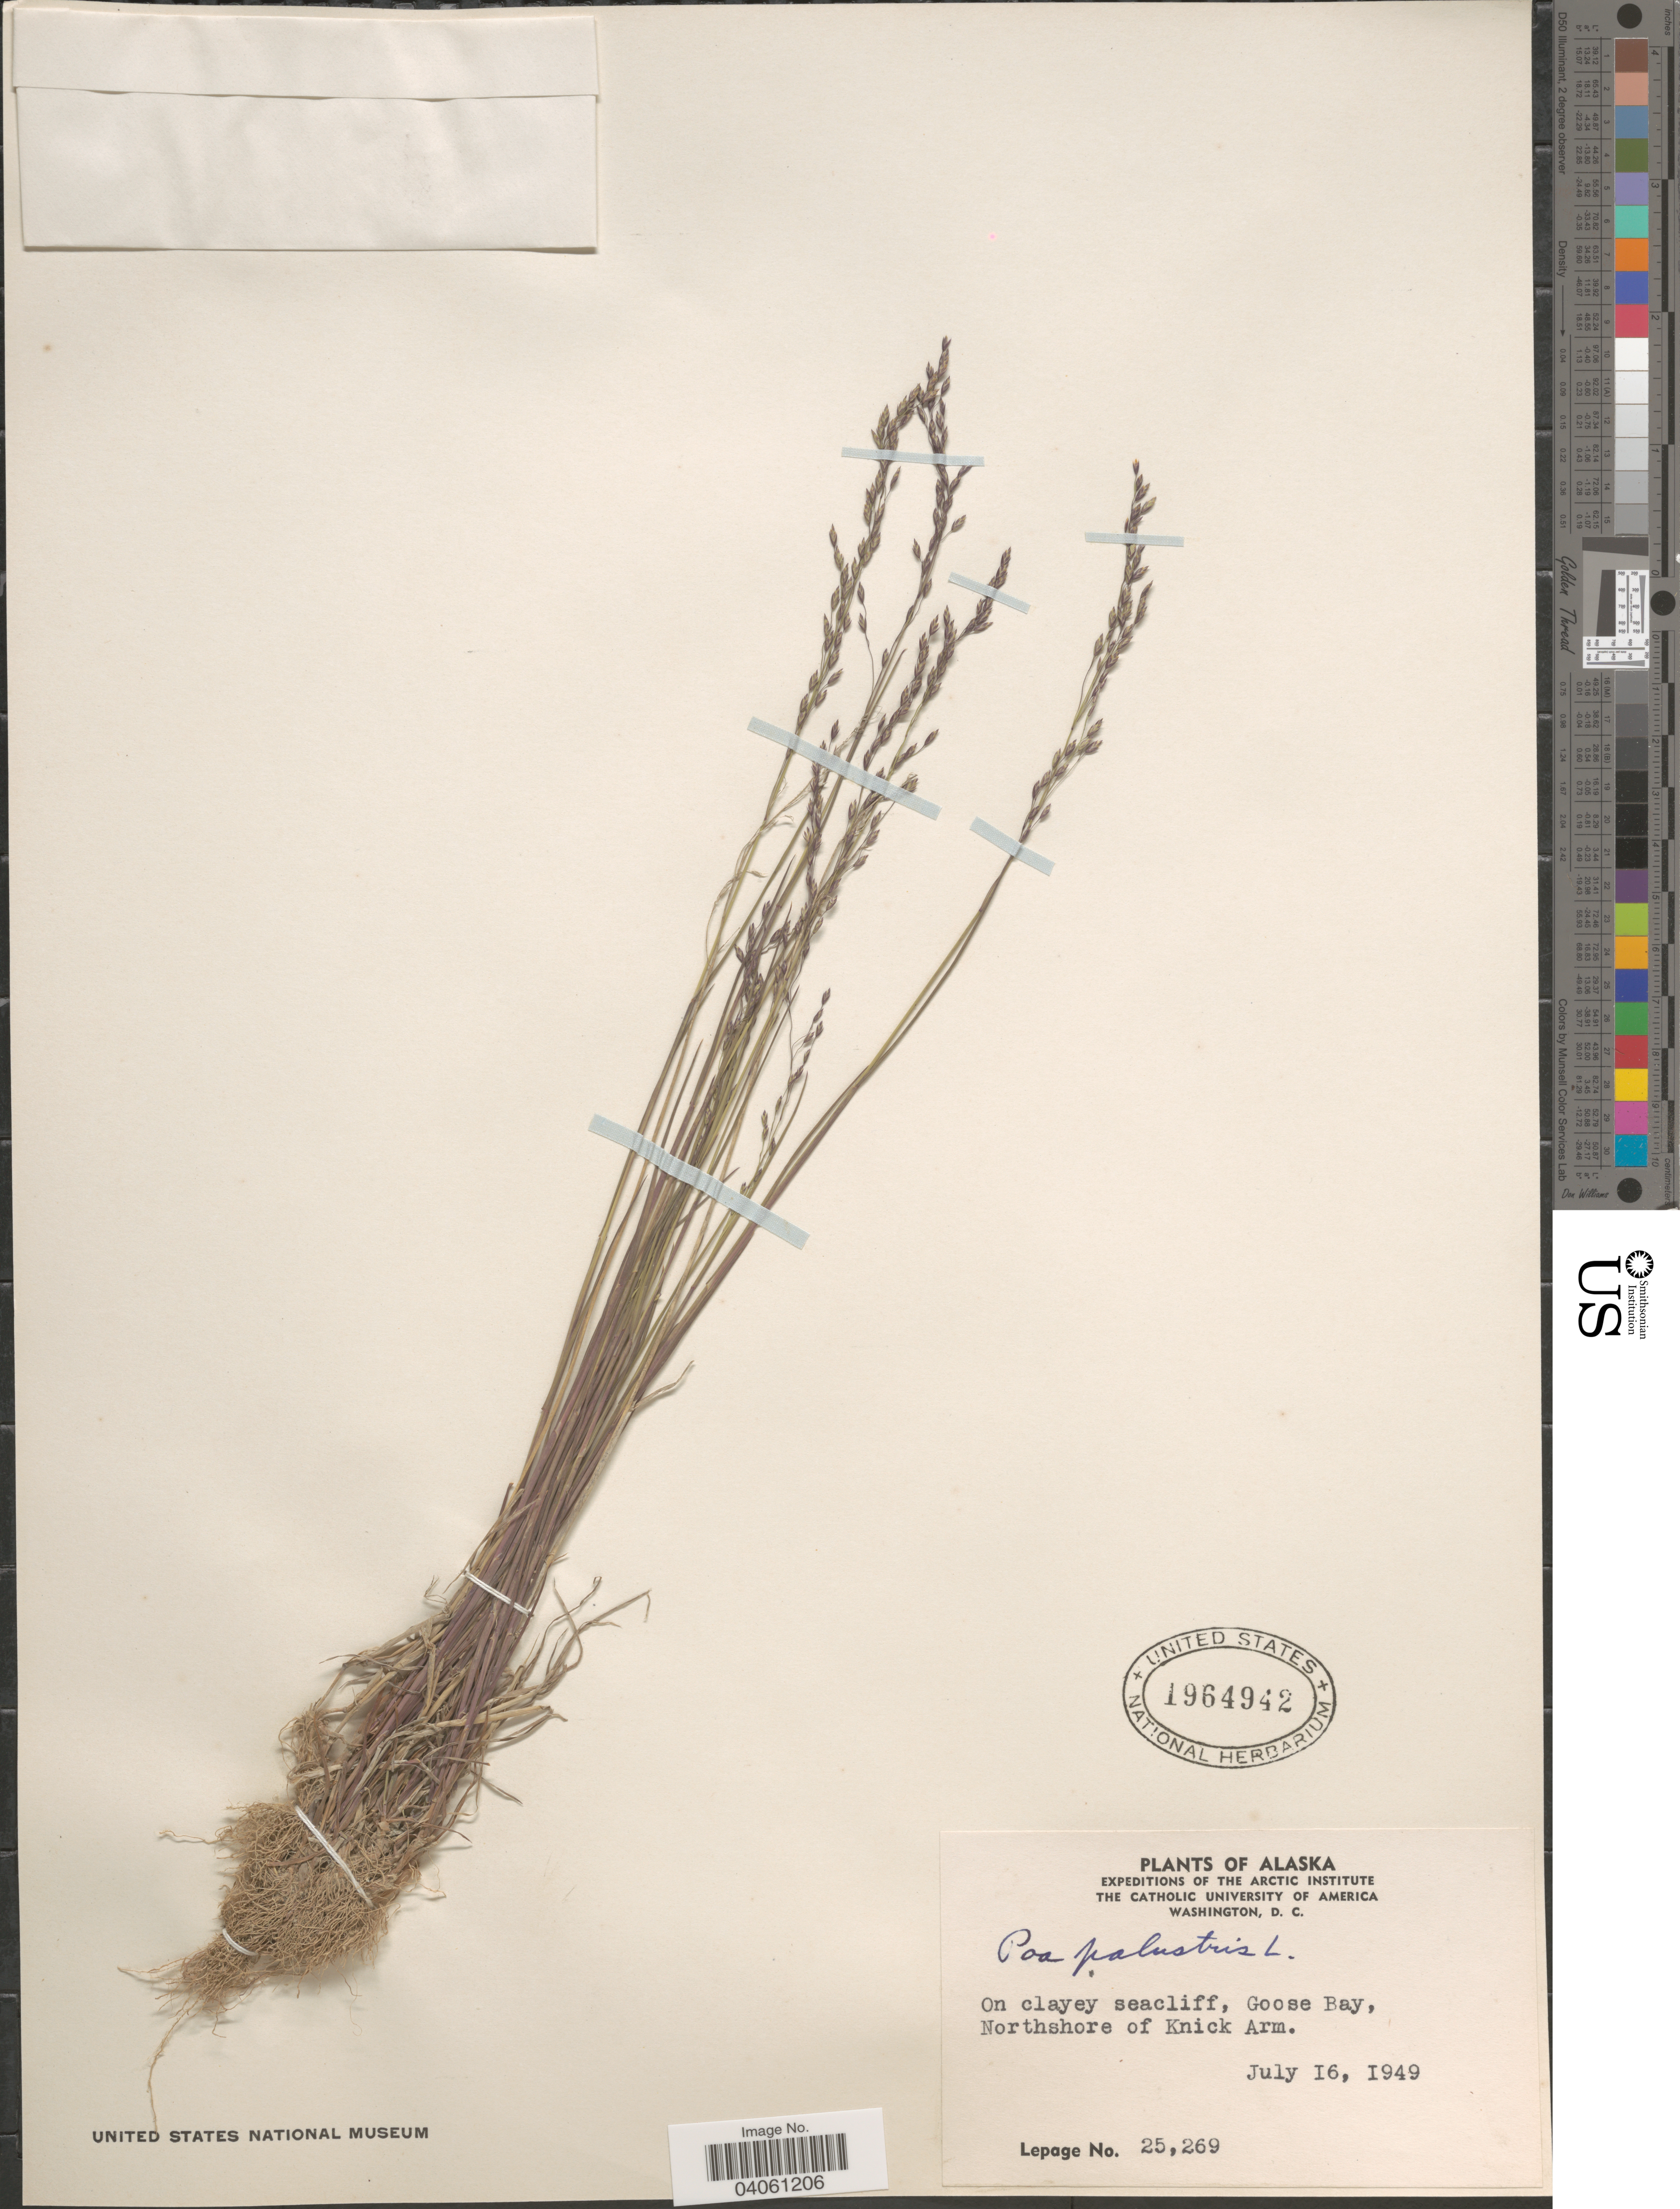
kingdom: Plantae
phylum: Tracheophyta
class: Liliopsida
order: Poales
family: Poaceae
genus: Poa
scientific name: Poa palustris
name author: L.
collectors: -. LePage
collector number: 25269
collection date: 1949-07-16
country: United States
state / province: Alaska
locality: On clayey seacliff, Goose Bay, Northshore of Knick Arm.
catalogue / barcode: US 1964942